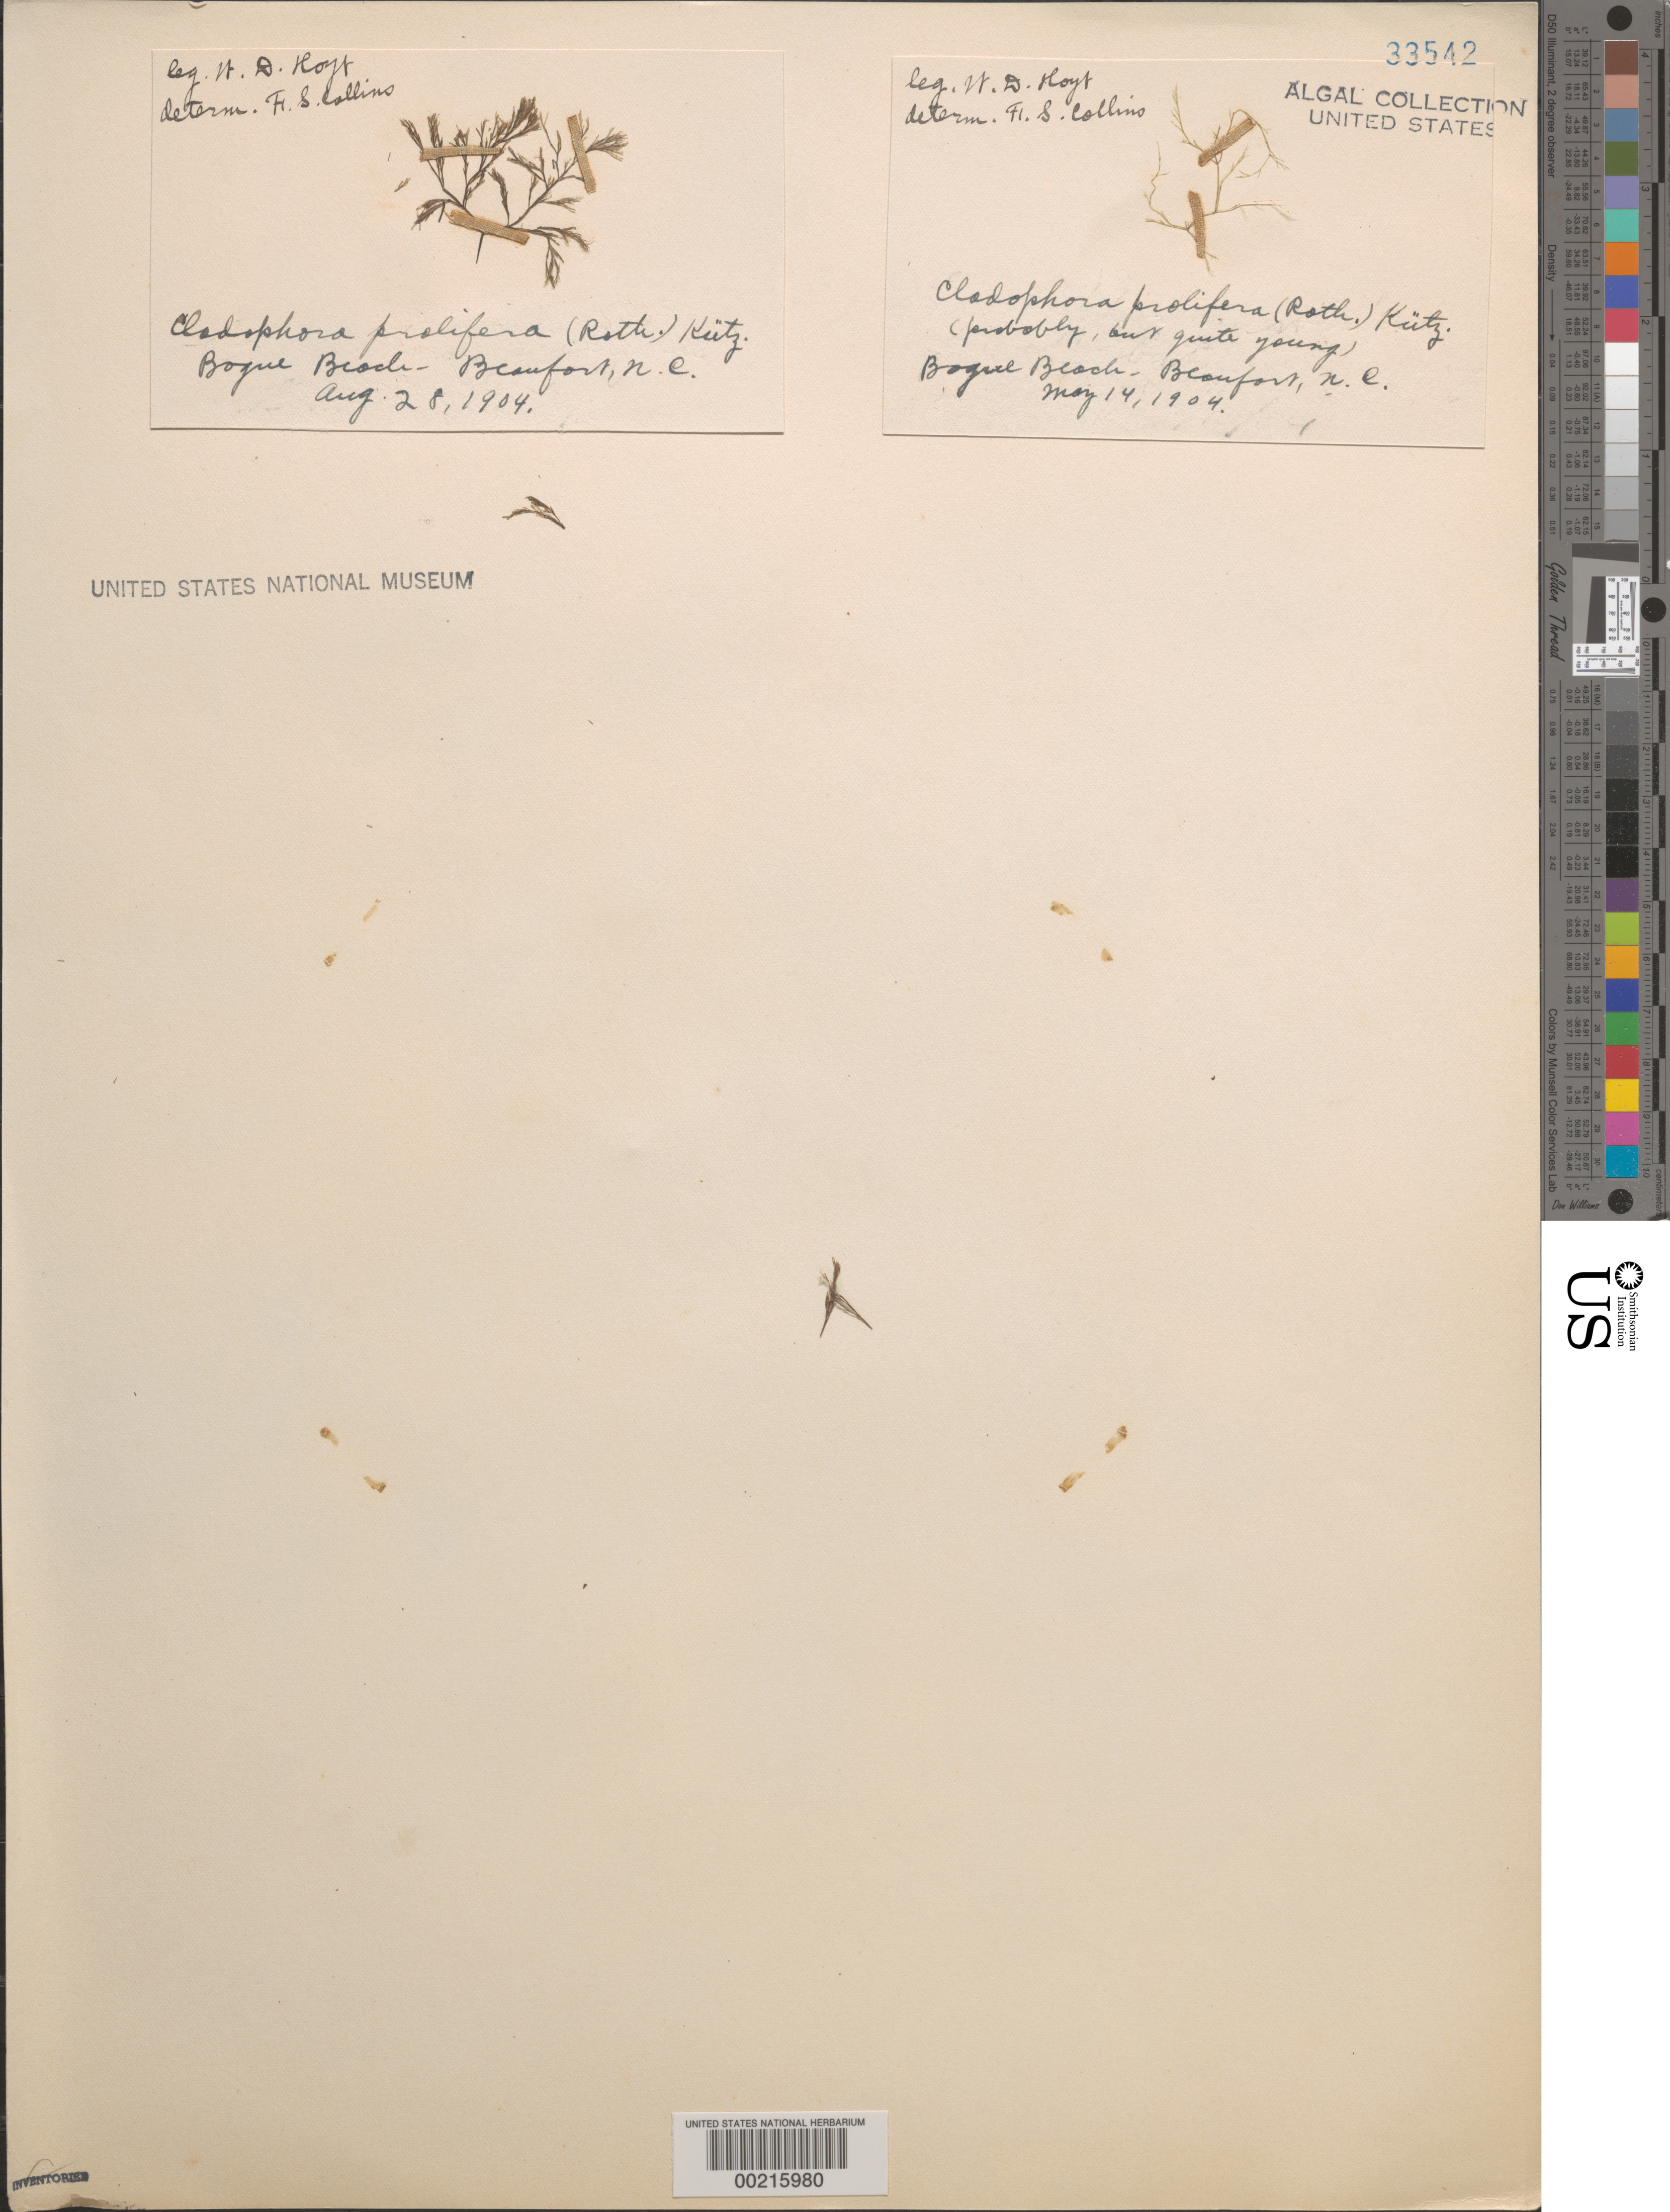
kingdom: Plantae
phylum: Chlorophyta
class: Ulvophyceae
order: Cladophorales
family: Cladophoraceae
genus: Cladophora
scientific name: Cladophora prolifera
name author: (Roth) Kütz.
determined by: Collins, Frank S.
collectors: W. D. Hoyt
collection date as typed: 14 May 1904 AND 28 Aug 1904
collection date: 1904-05-14,1904-08-28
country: United States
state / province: North Carolina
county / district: Carteret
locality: Beaufort, Bogue Beach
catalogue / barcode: US 33542